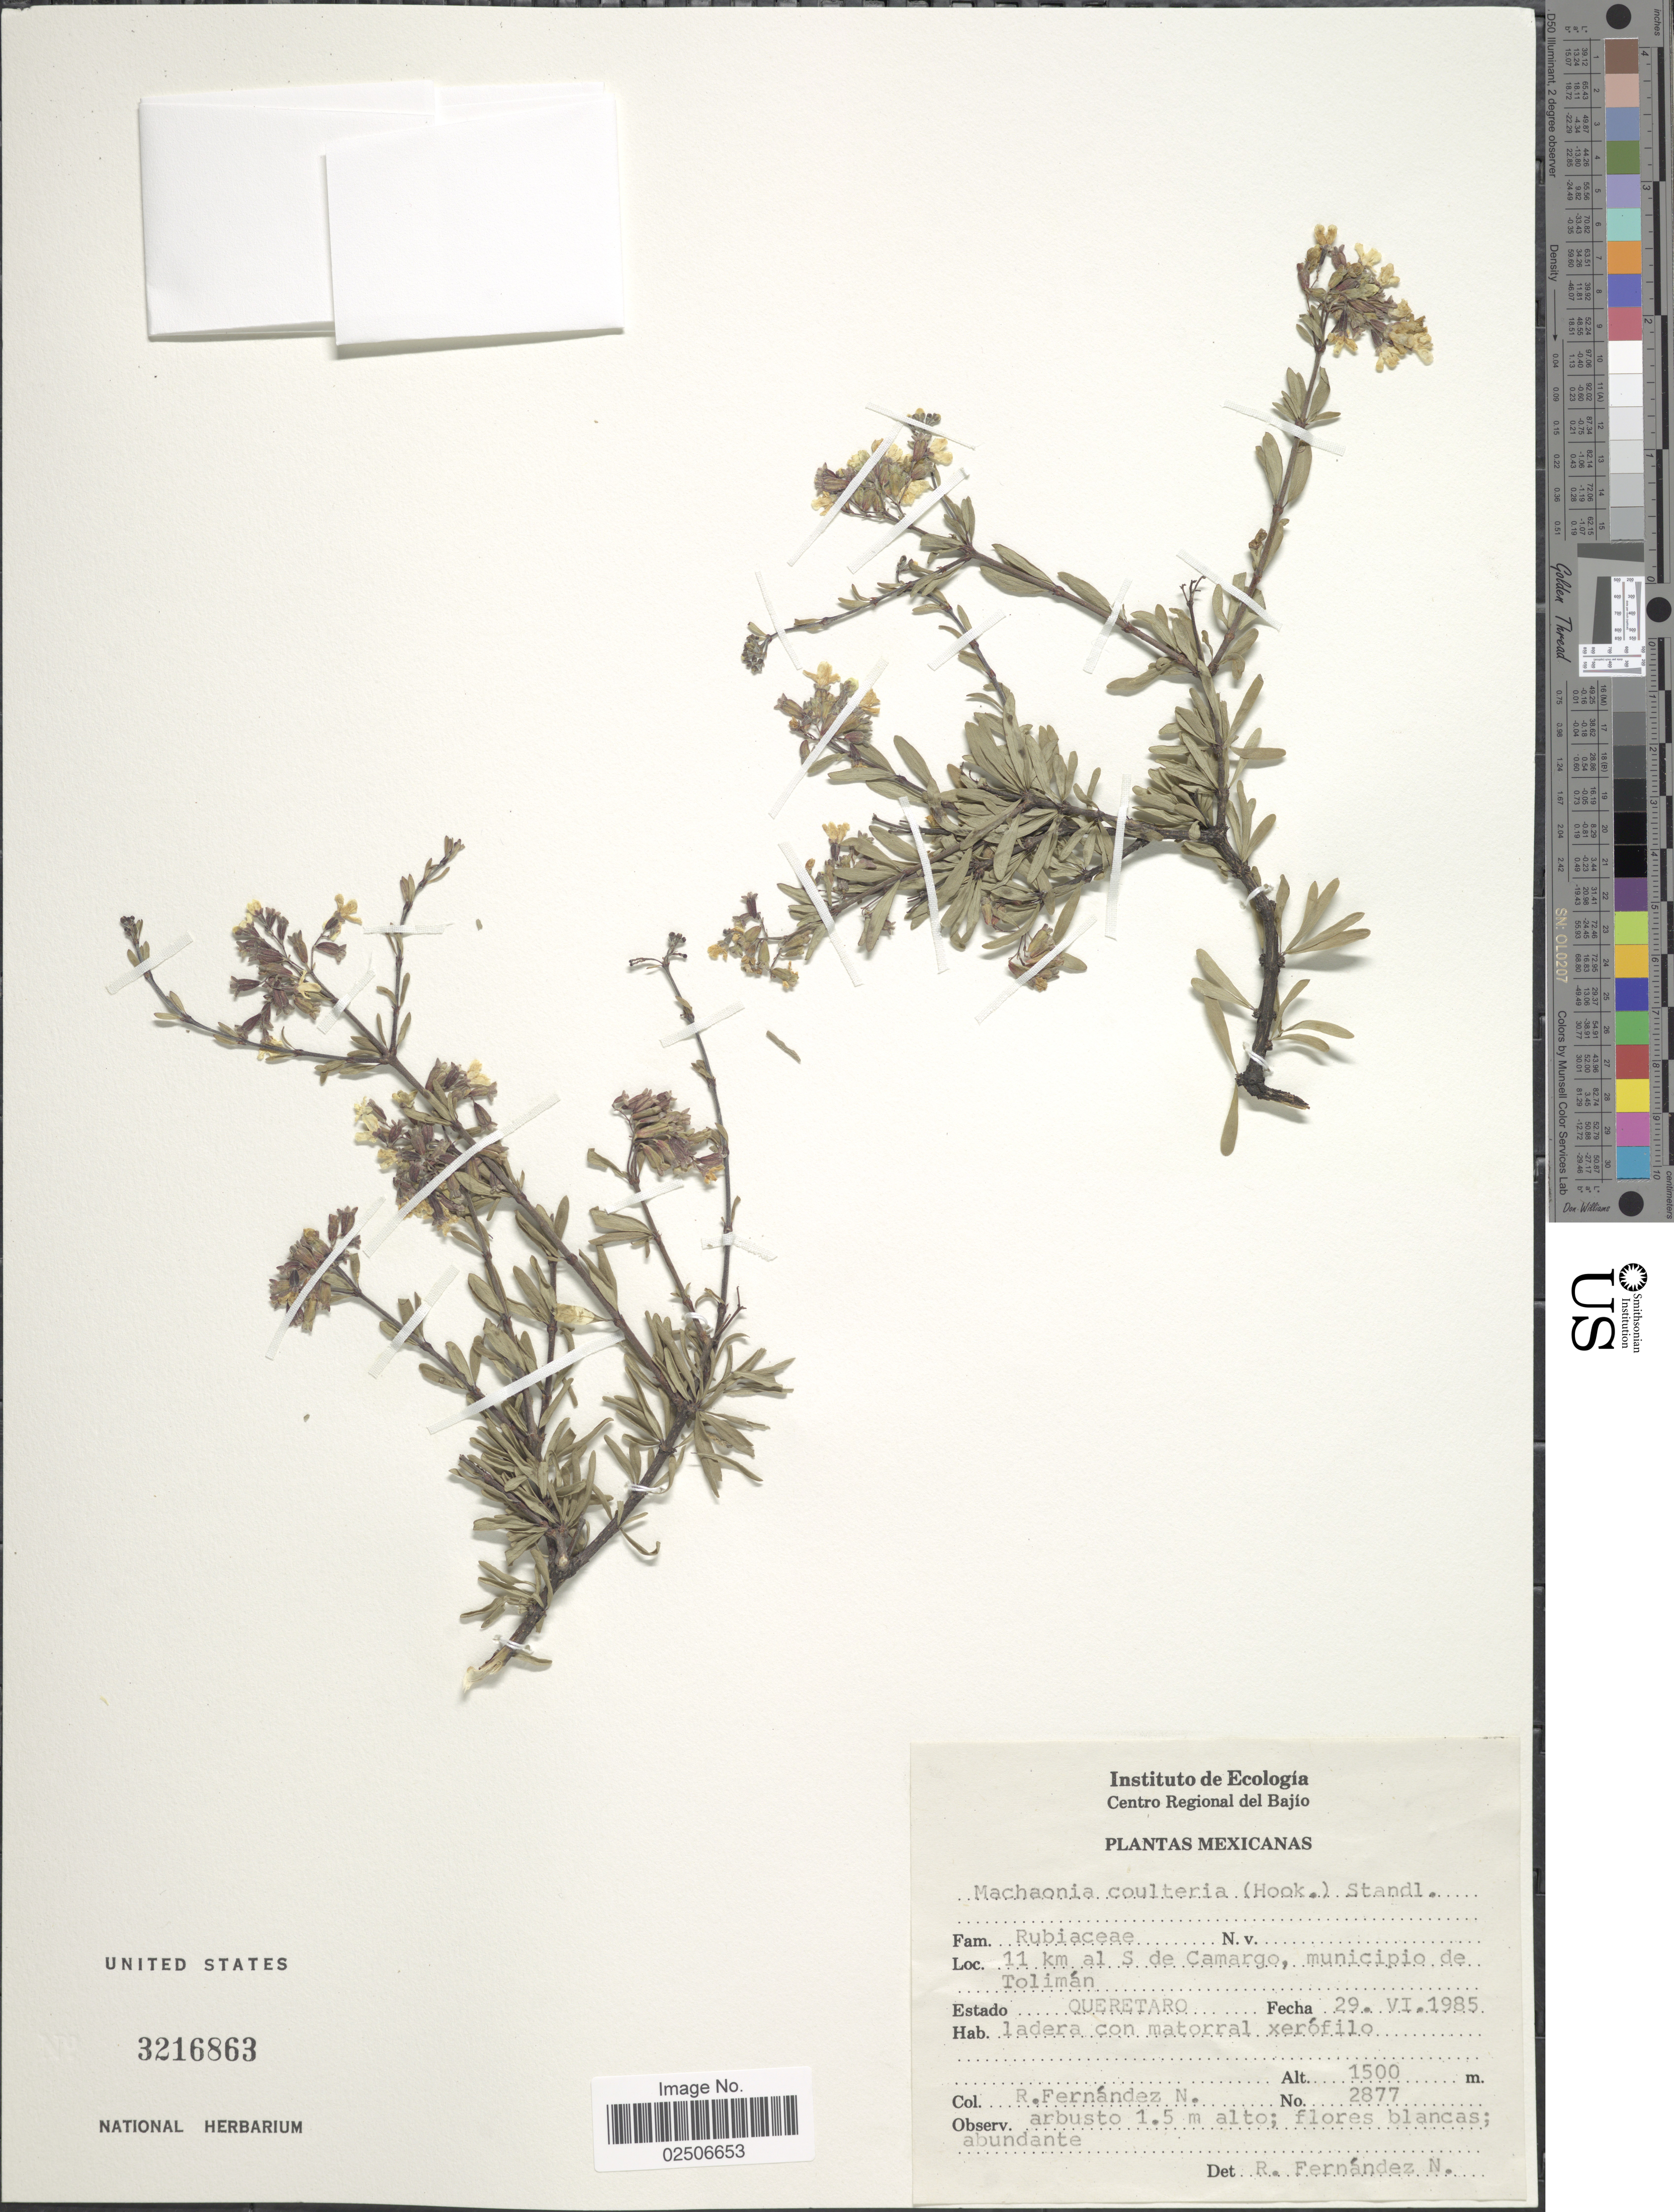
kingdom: Plantae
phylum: Tracheophyta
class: Magnoliopsida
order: Gentianales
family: Rubiaceae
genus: Machaonia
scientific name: Machaonia coulteri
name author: (Hook. f. ex Benth. & Hook.) Standl.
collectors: R. Fernández Nava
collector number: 2877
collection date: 1985-06-29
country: Mexico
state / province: Querétaro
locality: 11 km al S de Camargo, municipio de Toliman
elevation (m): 1500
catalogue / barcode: US 3216863